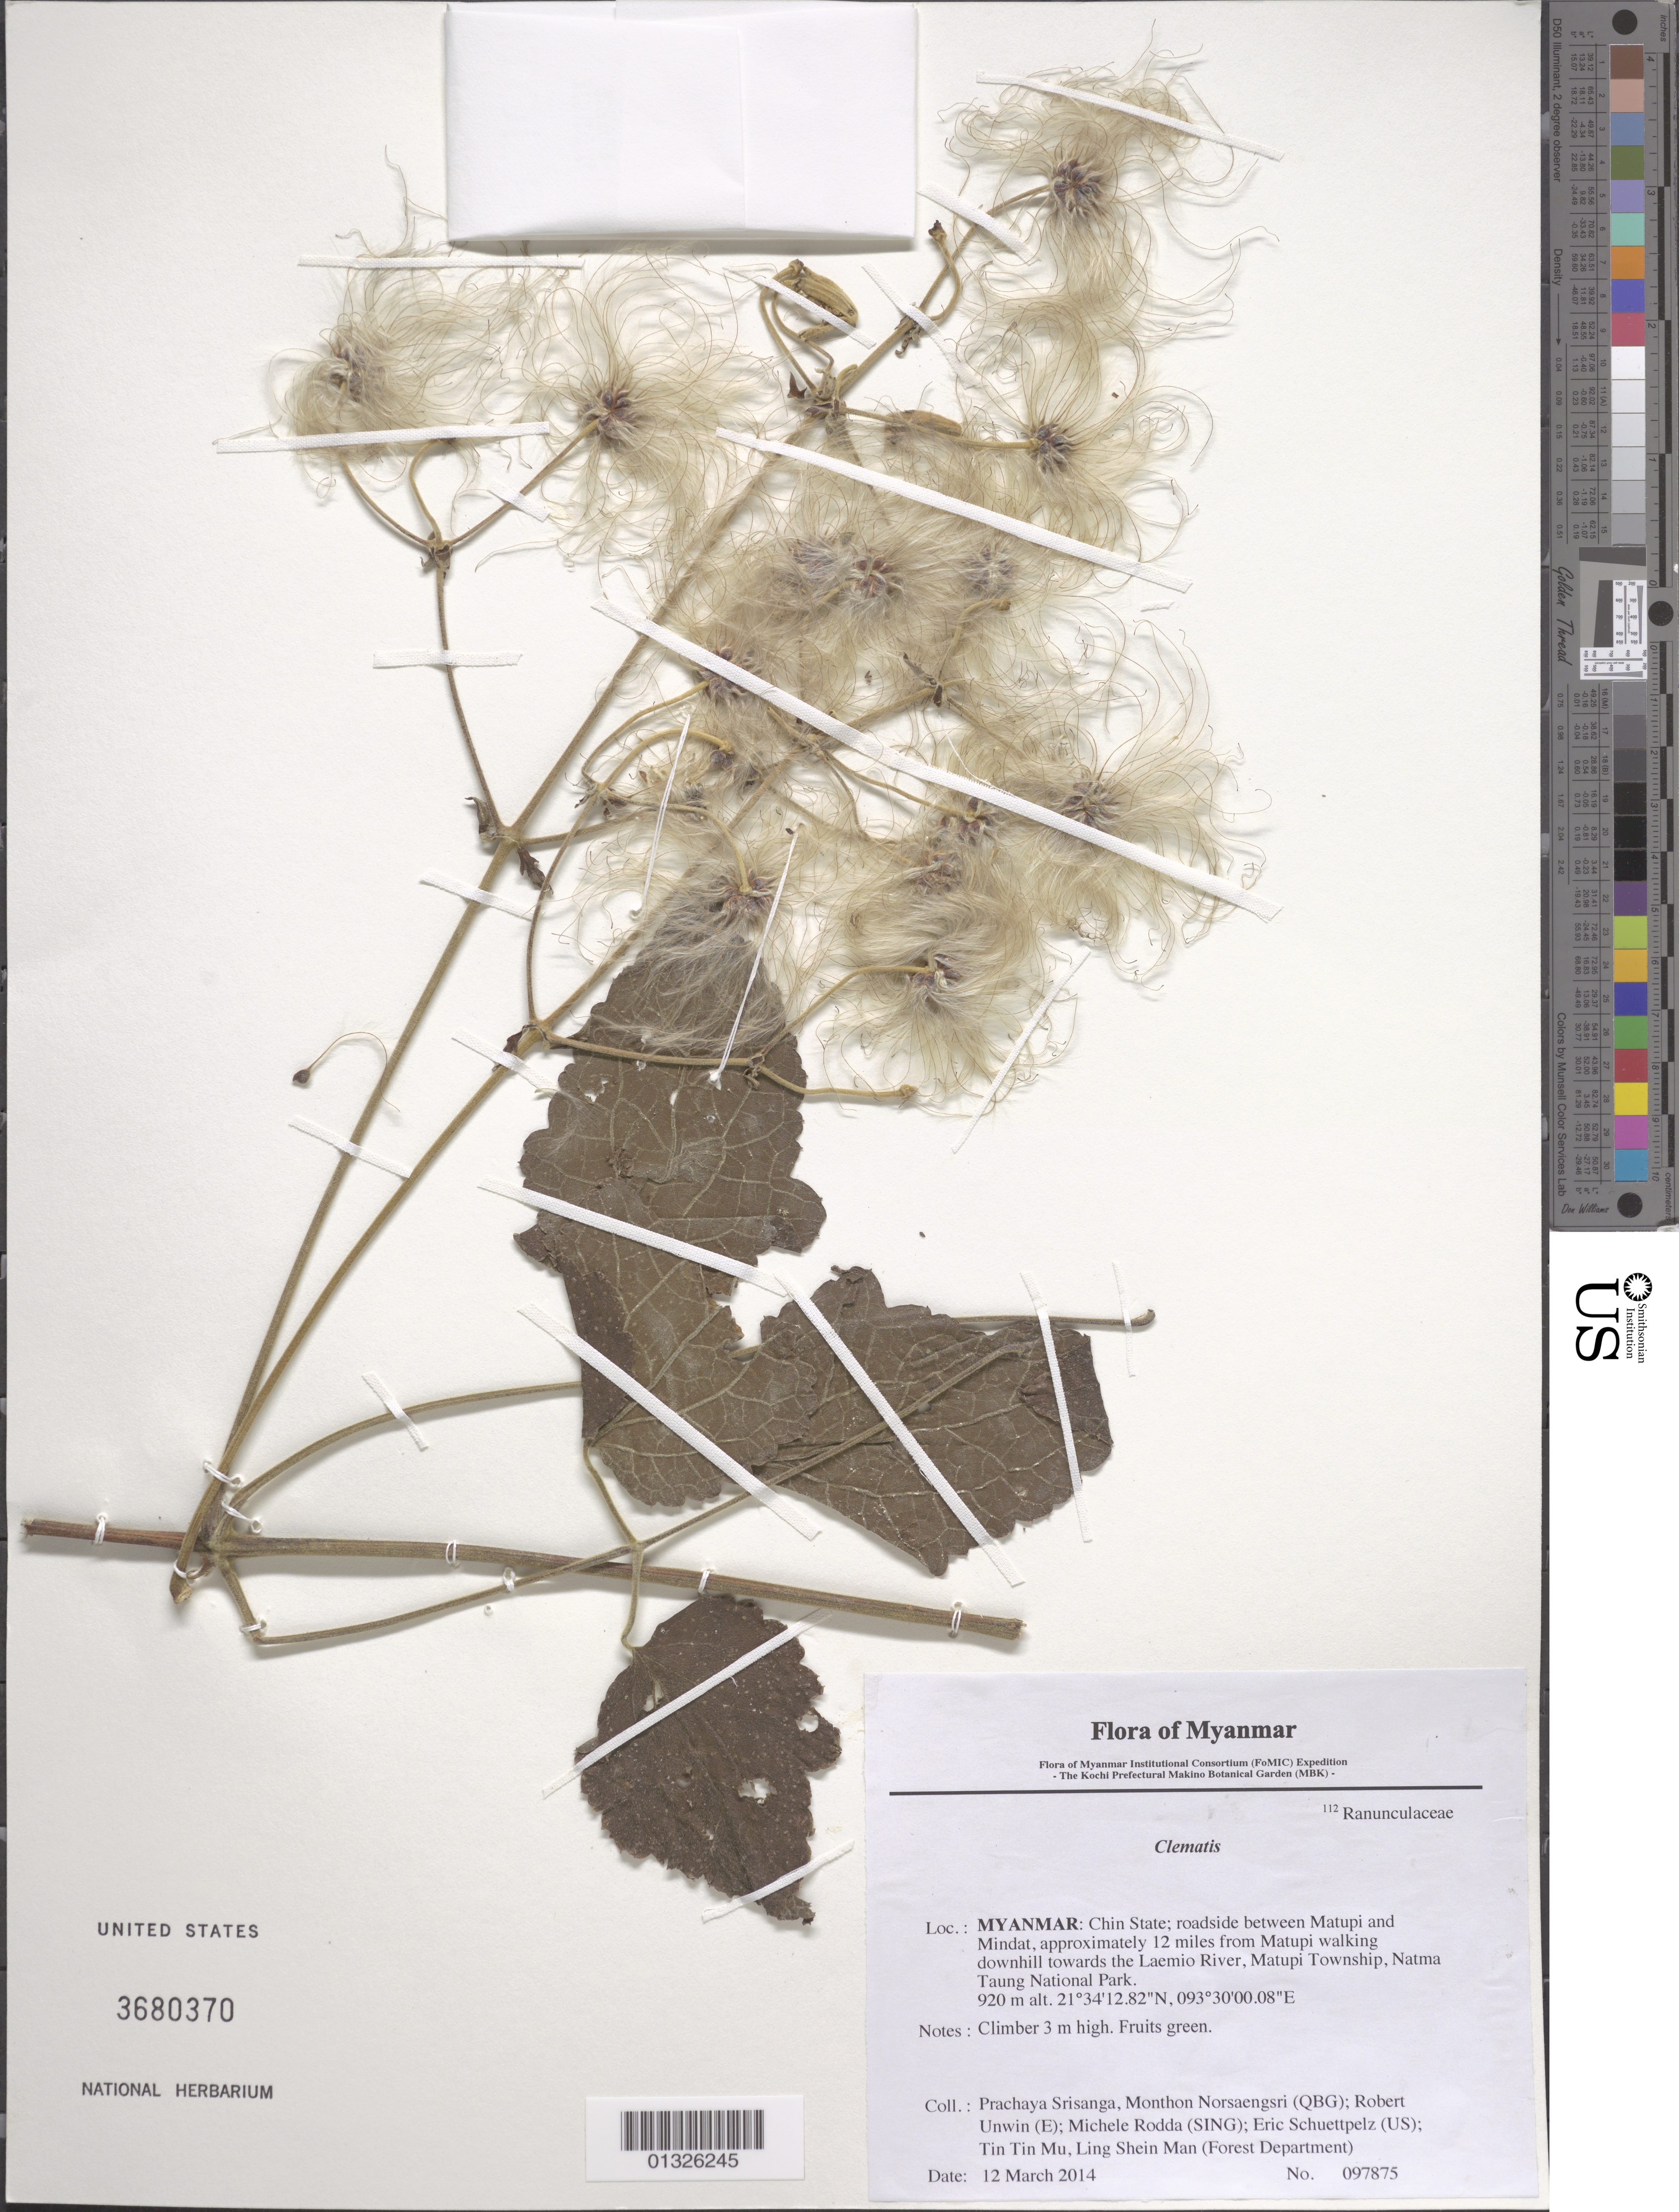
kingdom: Plantae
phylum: Tracheophyta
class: Magnoliopsida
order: Ranunculales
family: Ranunculaceae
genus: Clematis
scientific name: Clematis sp.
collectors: P. Srisanga, M. Norsaengsri, R. Unwin, M. Rodda, E. Schuettpelz, Tin Tin Mu & Ling Shein Man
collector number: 97875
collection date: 2014-03-12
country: Myanmar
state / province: Chin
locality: Roadside between Matupi and Mindat, approximately 12 miles from Matupi walking downhill towards the Laemio River, Matupi Township, Natma Taung National Park.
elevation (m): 920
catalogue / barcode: US 3680370